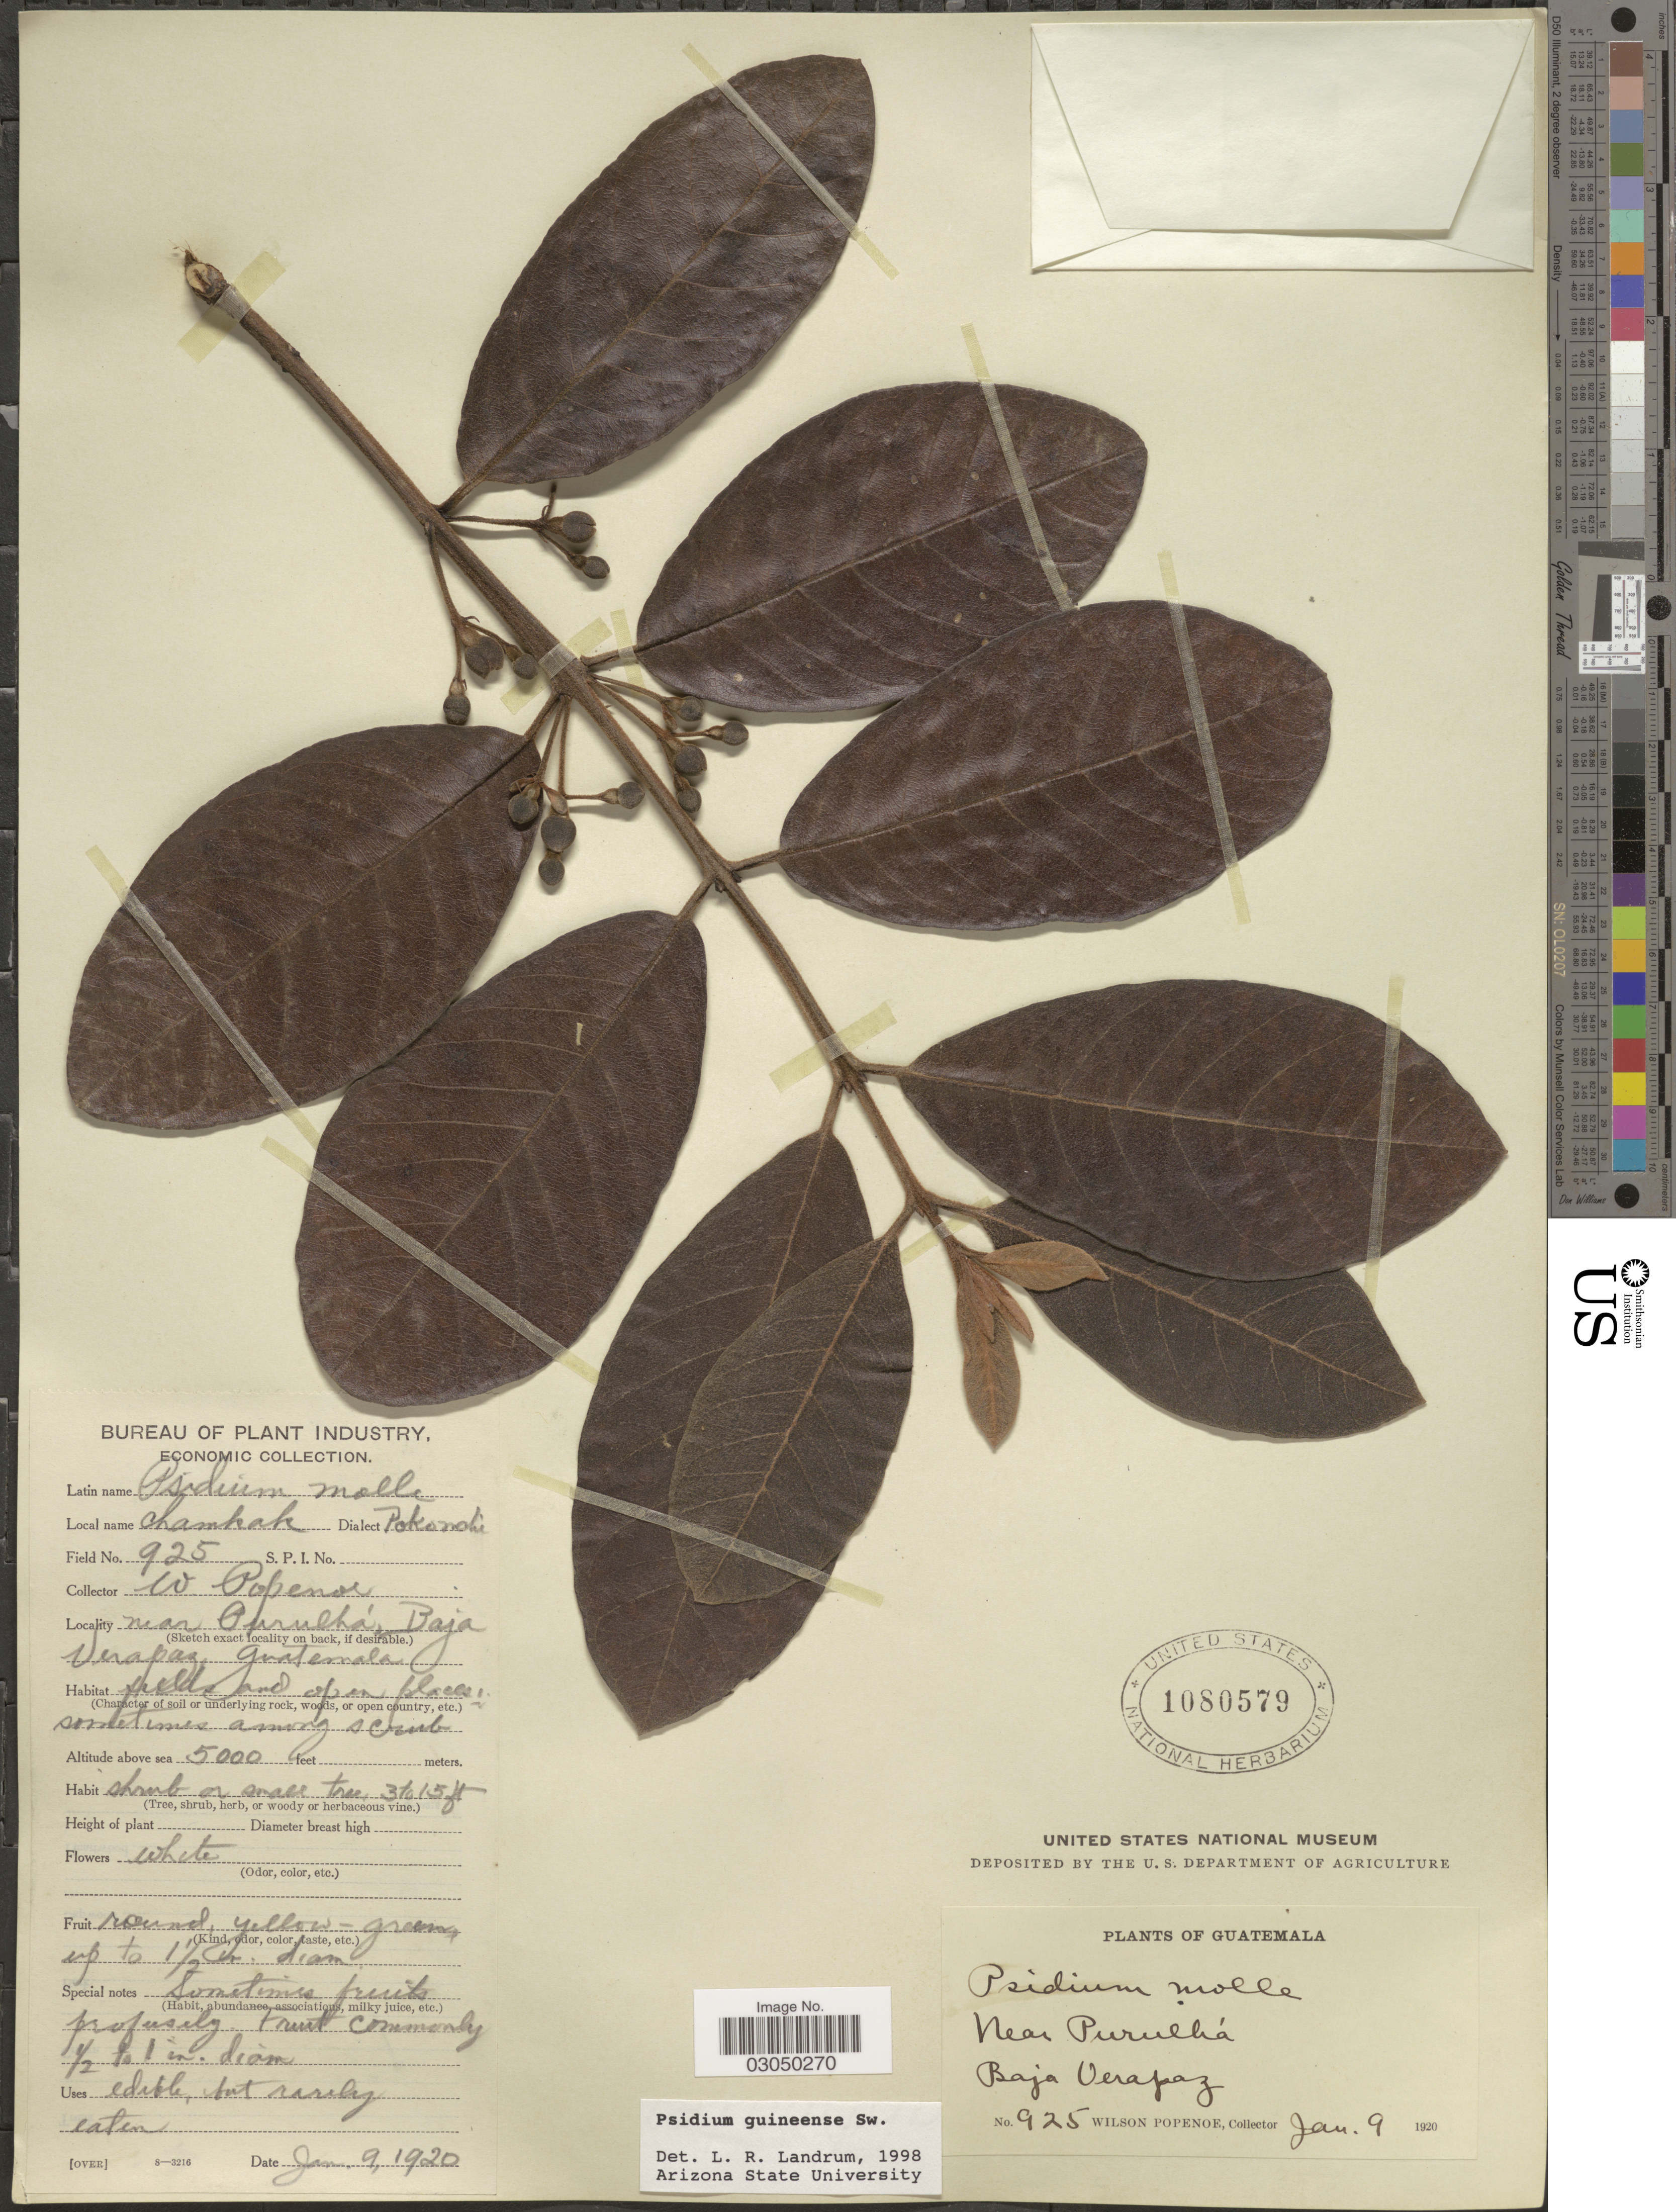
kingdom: Plantae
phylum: Tracheophyta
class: Magnoliopsida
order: Myrtales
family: Myrtaceae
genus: Psidium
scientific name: Psidium guineense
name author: Sw.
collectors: F. Popenoe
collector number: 925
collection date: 1920-01-09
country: Guatemala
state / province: Baja Verapaz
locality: Near Purulhá.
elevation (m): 1524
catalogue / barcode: US 1080579